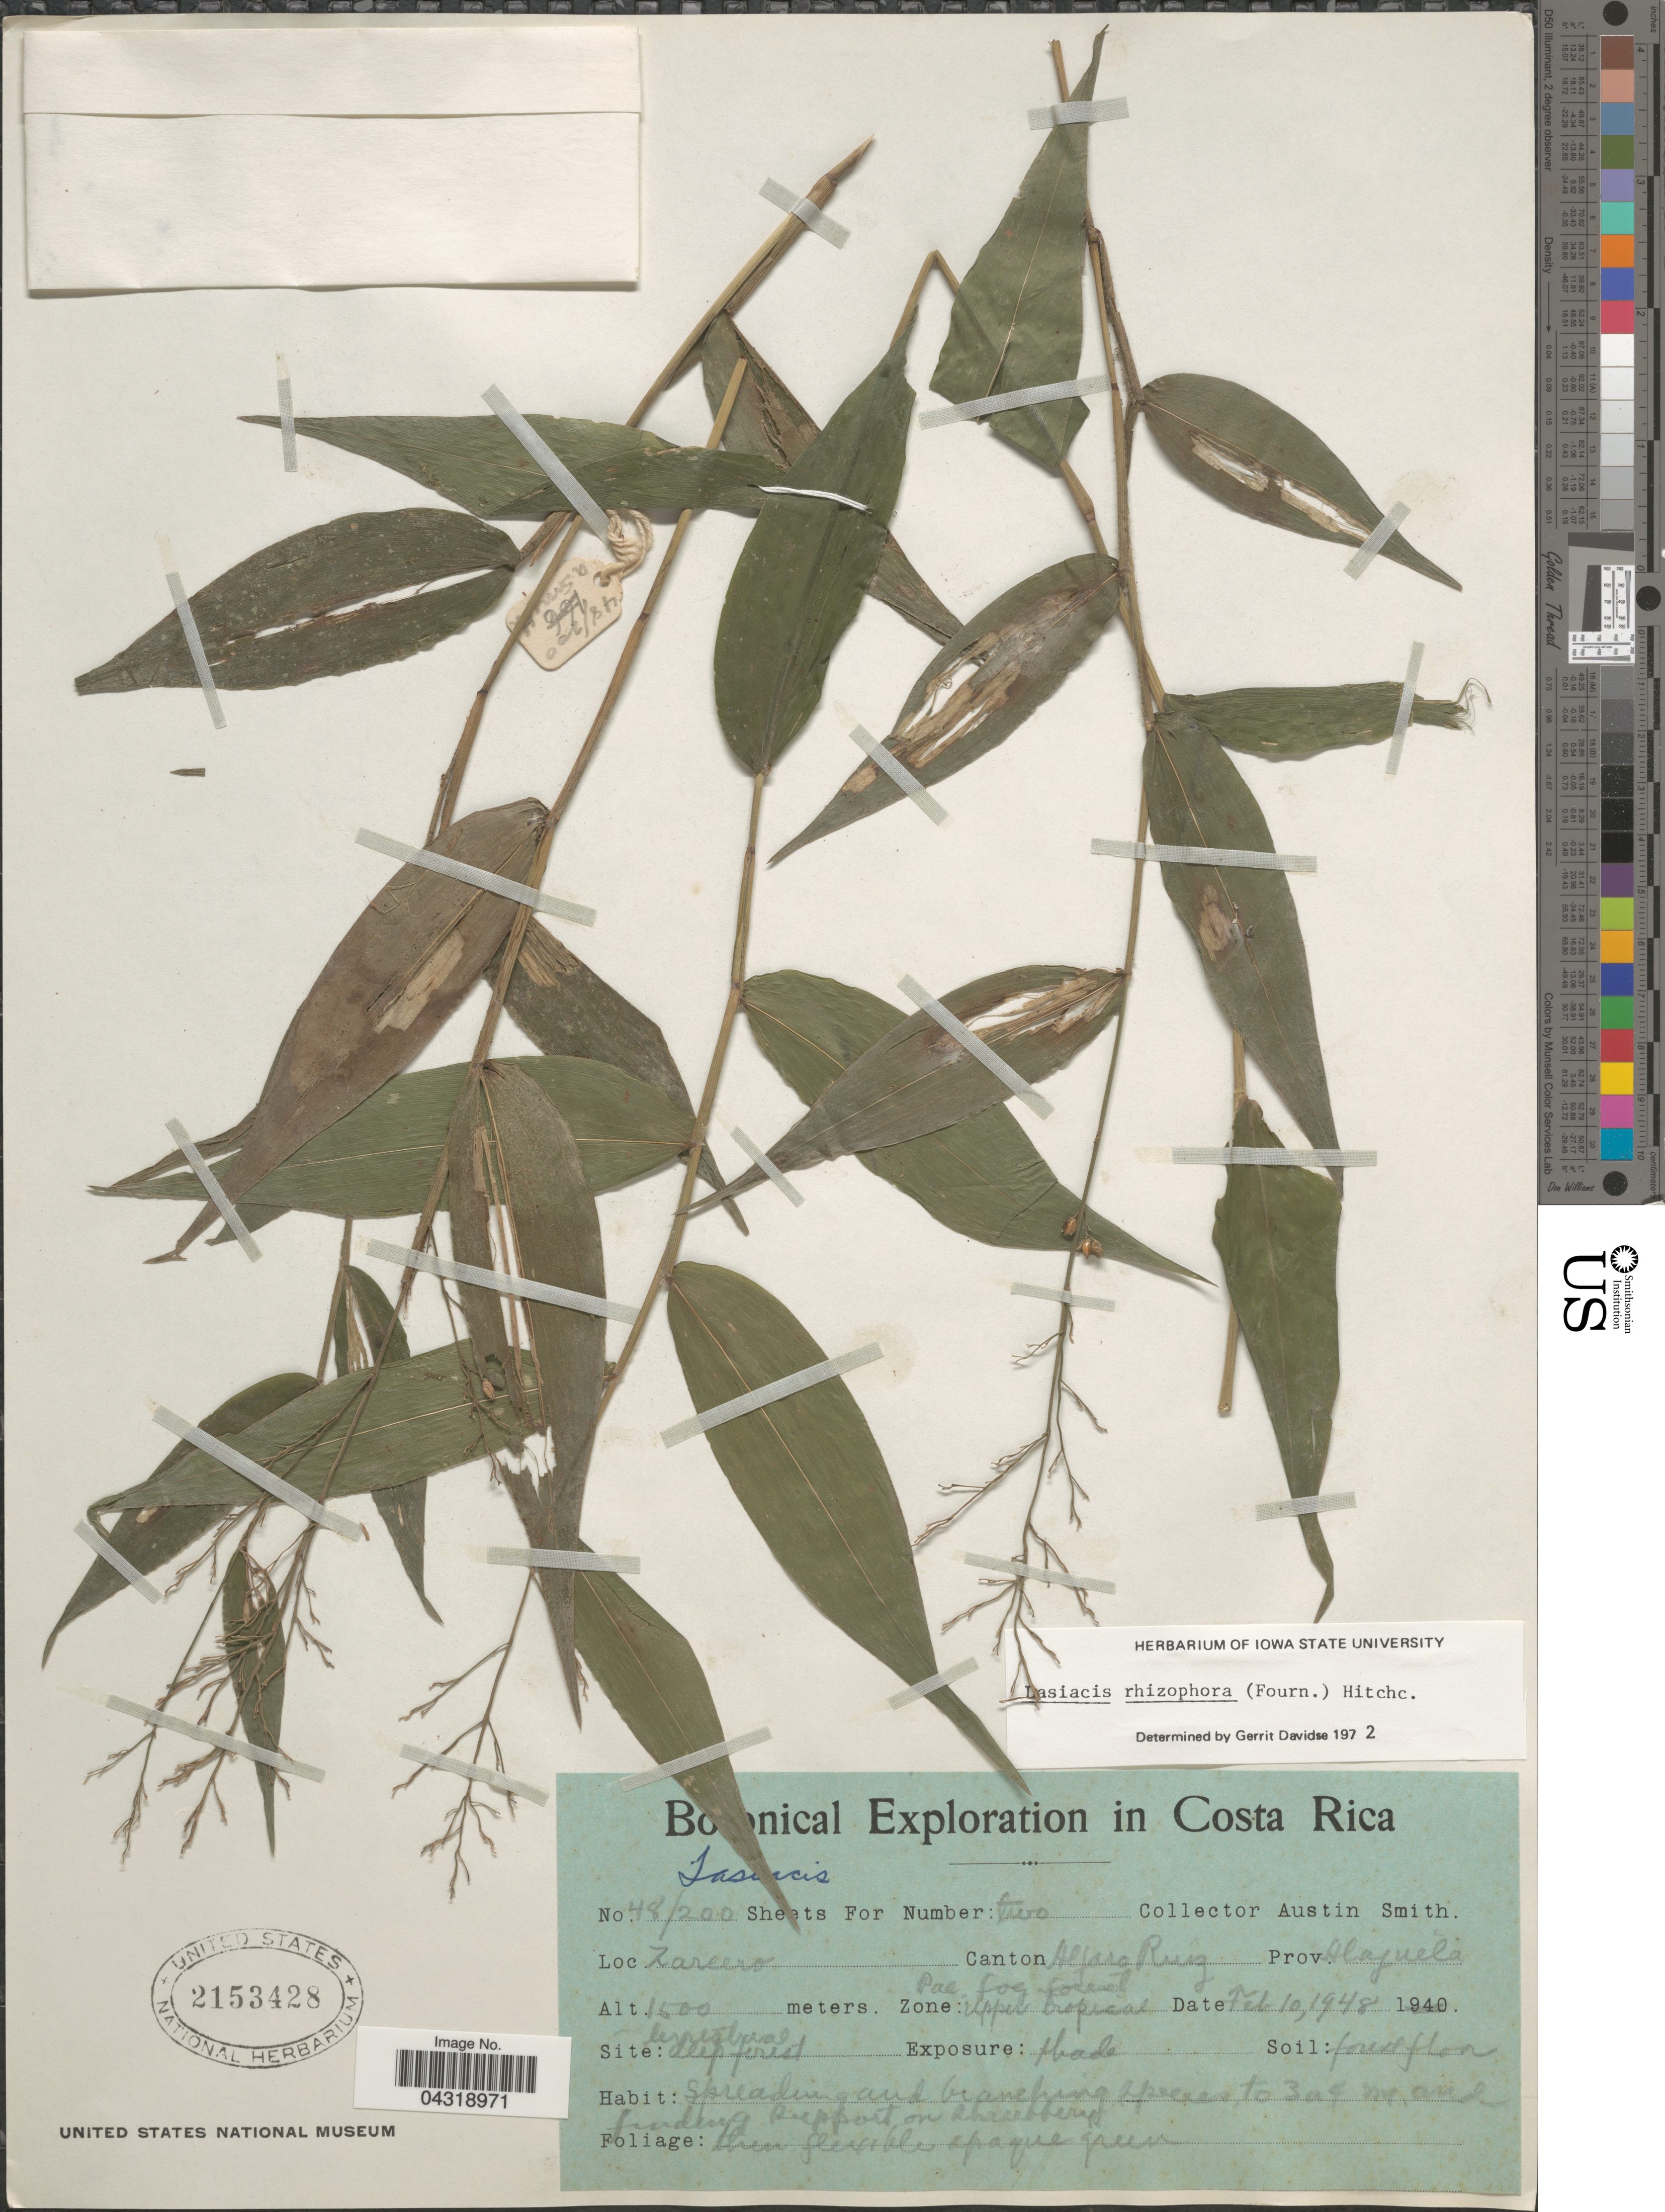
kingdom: Plantae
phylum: Tracheophyta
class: Liliopsida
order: Poales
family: Poaceae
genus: Lasiacis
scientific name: Lasiacis rhizophora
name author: (E. Fourn.) Hitchc.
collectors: Aust P. Smith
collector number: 48/200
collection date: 1948-02-10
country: Costa Rica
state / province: Alajuela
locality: Zarcero. Canton Alfaro Ruiz. Zone: Upper tropical.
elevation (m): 1000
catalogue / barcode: US 2153428